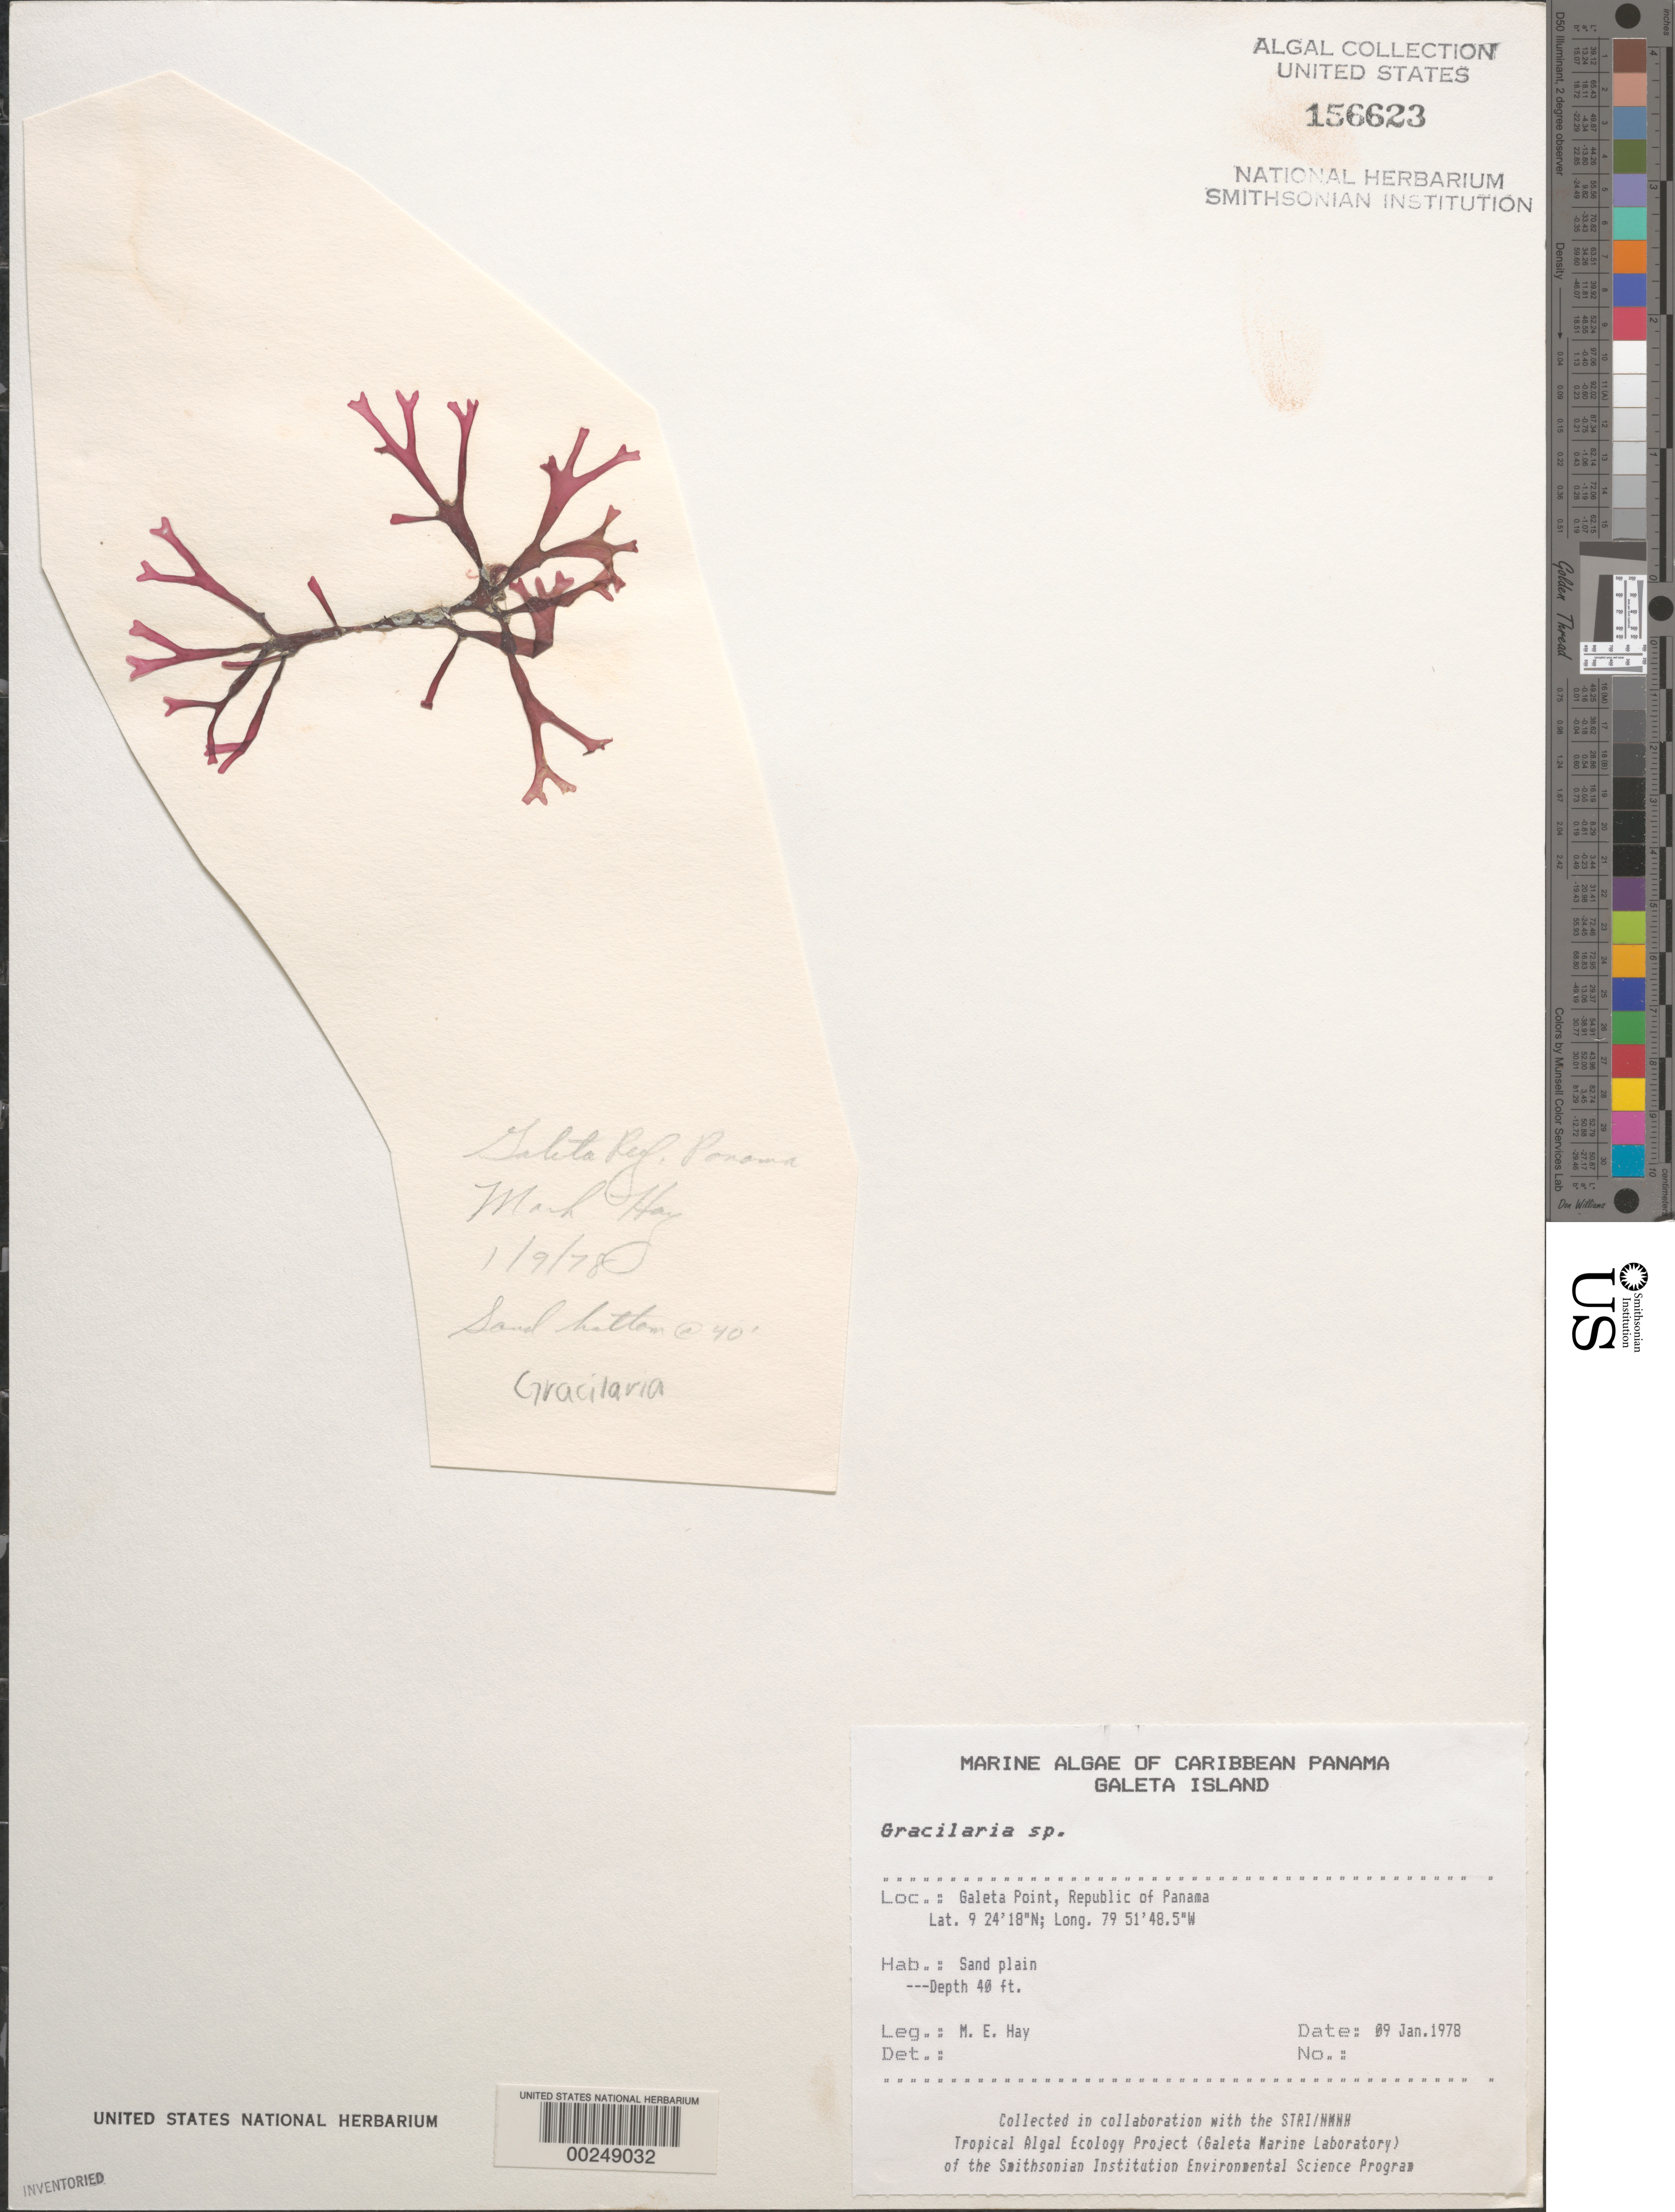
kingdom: Plantae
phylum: Rhodophyta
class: Florideophyceae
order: Gracilariales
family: Gracilariaceae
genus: Gracilaria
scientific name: Gracilaria sp.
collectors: M. E. Hay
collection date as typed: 09 Jan 1978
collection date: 1978-01-09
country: Panama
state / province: Colón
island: Galeta Island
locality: Galeta Point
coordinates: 9 24' 18" N, 79 51' 48.5" W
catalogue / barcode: US 156623